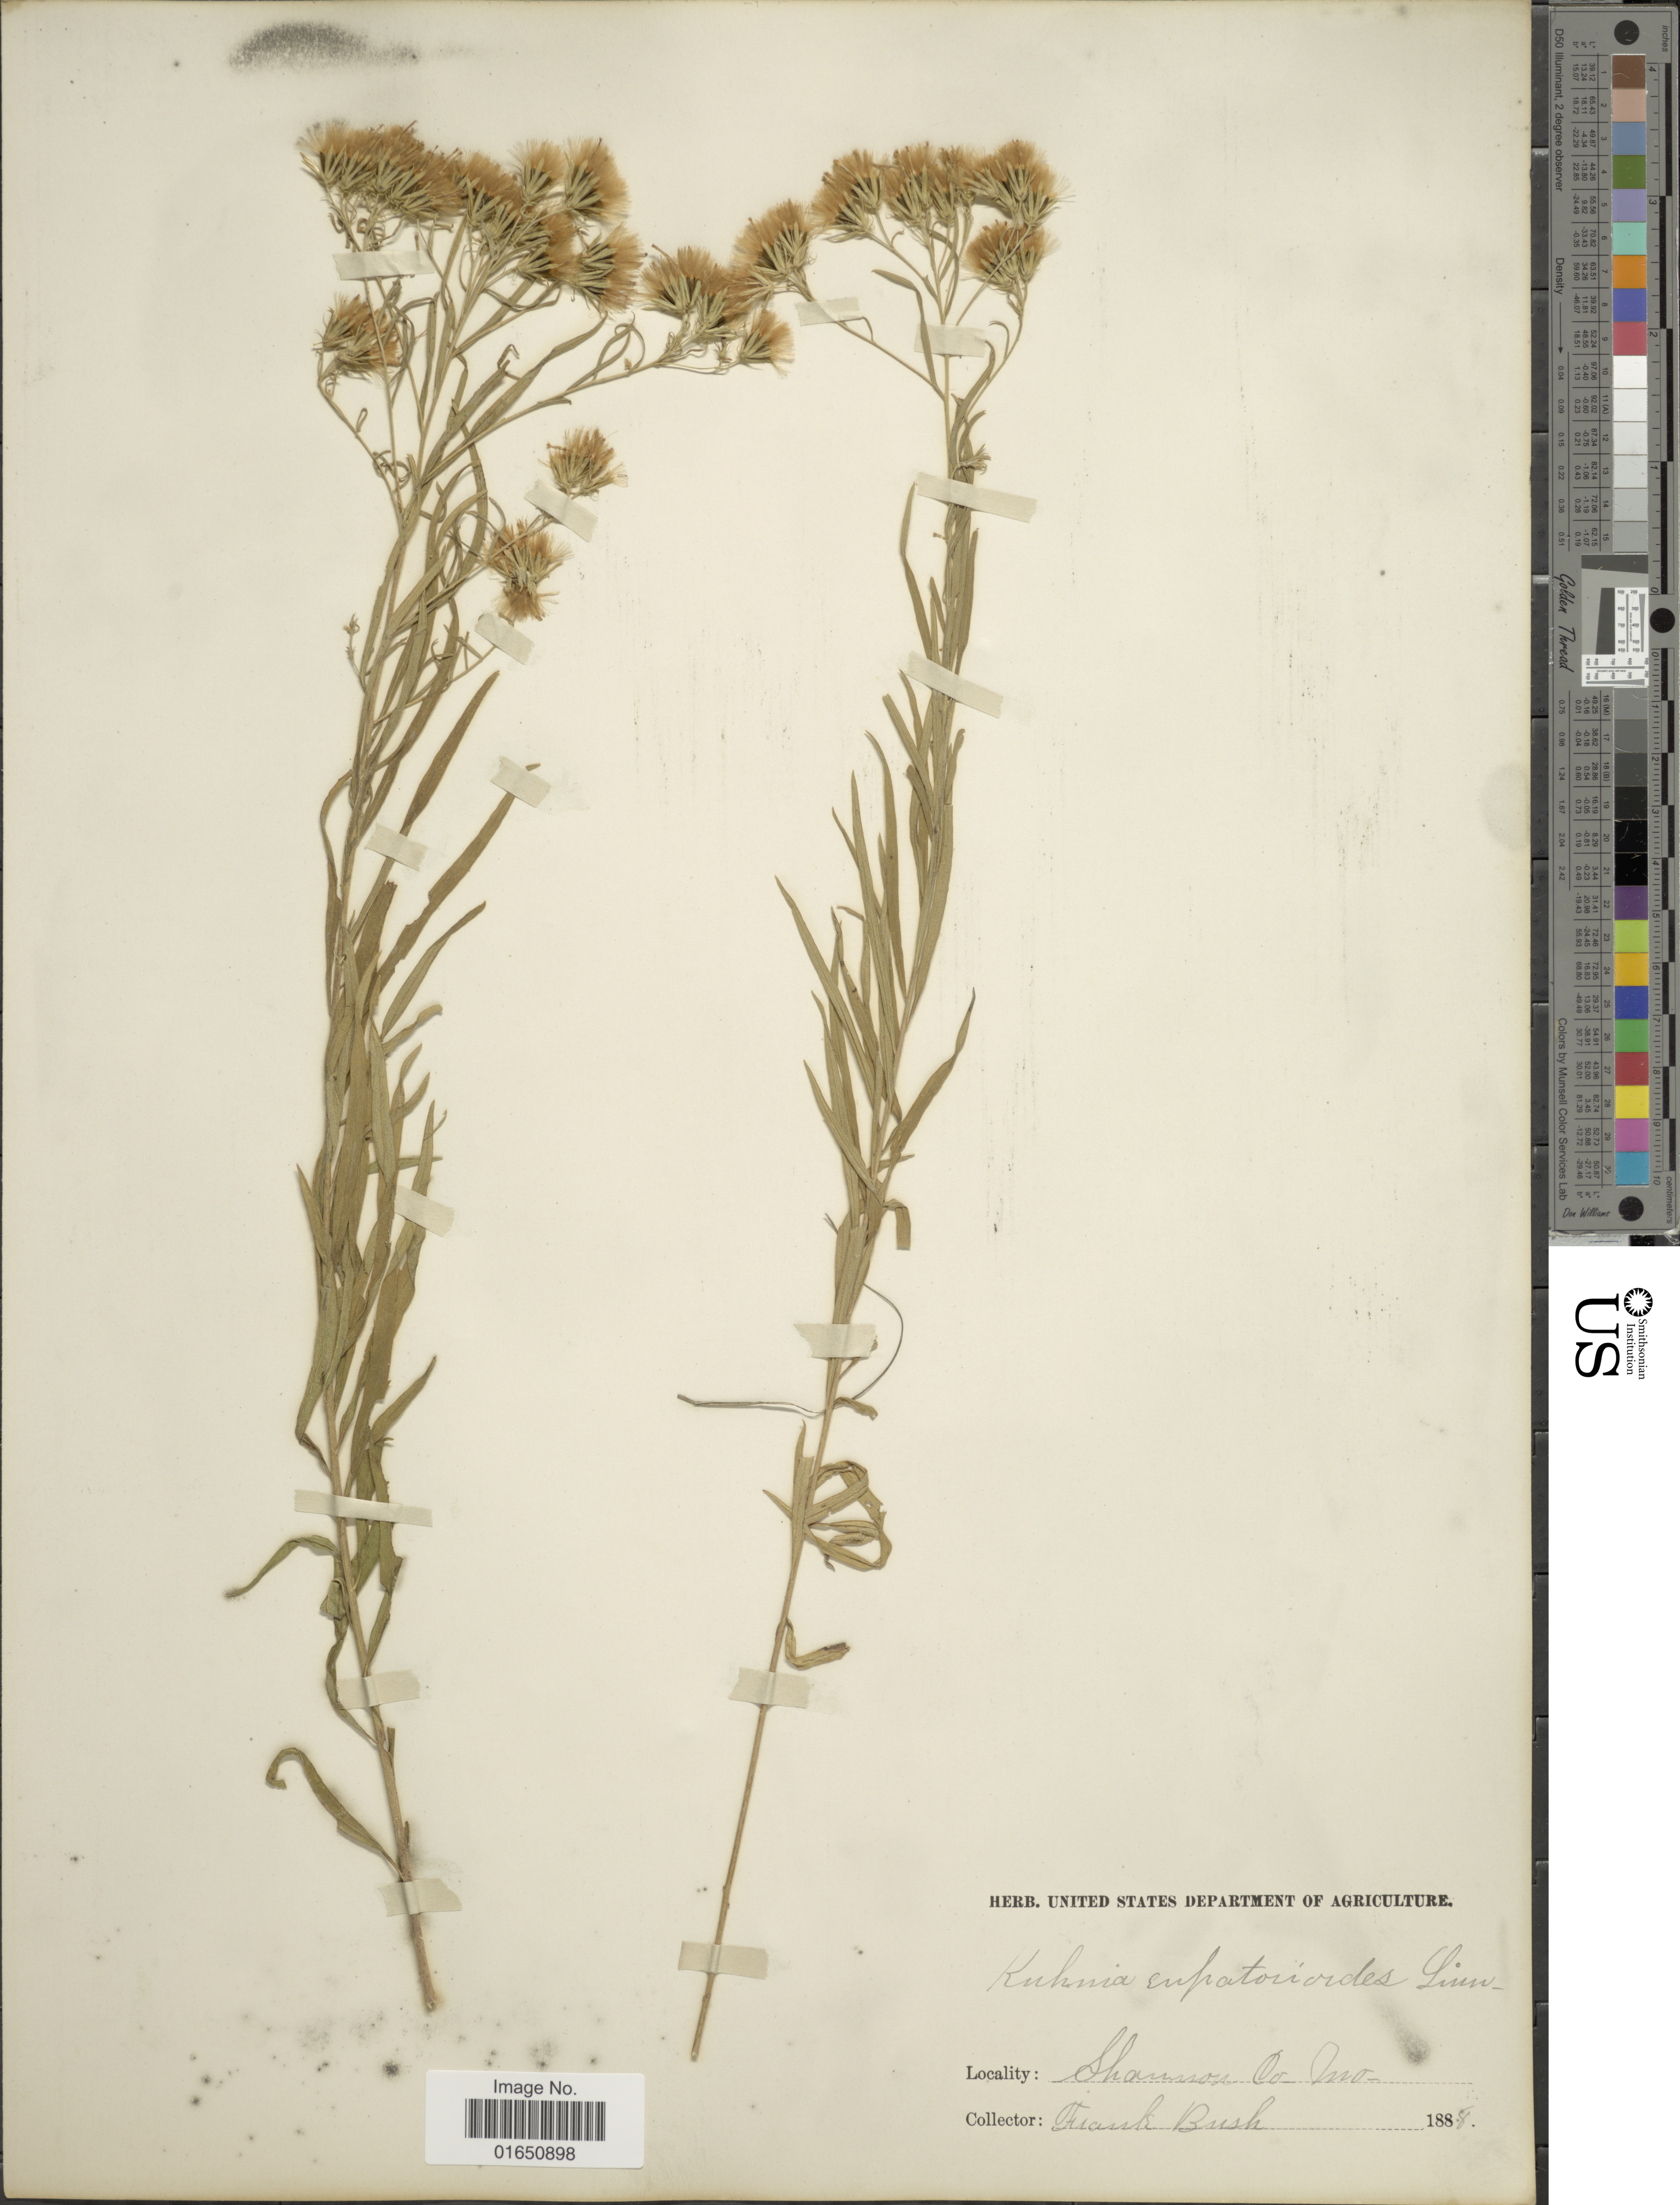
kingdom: Plantae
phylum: Tracheophyta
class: Magnoliopsida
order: Asterales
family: Asteraceae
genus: Brickellia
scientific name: Brickellia eupatorioides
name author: (L.) Shinners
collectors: F. Bush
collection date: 1888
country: United States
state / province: Missouri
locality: Shannon Co.